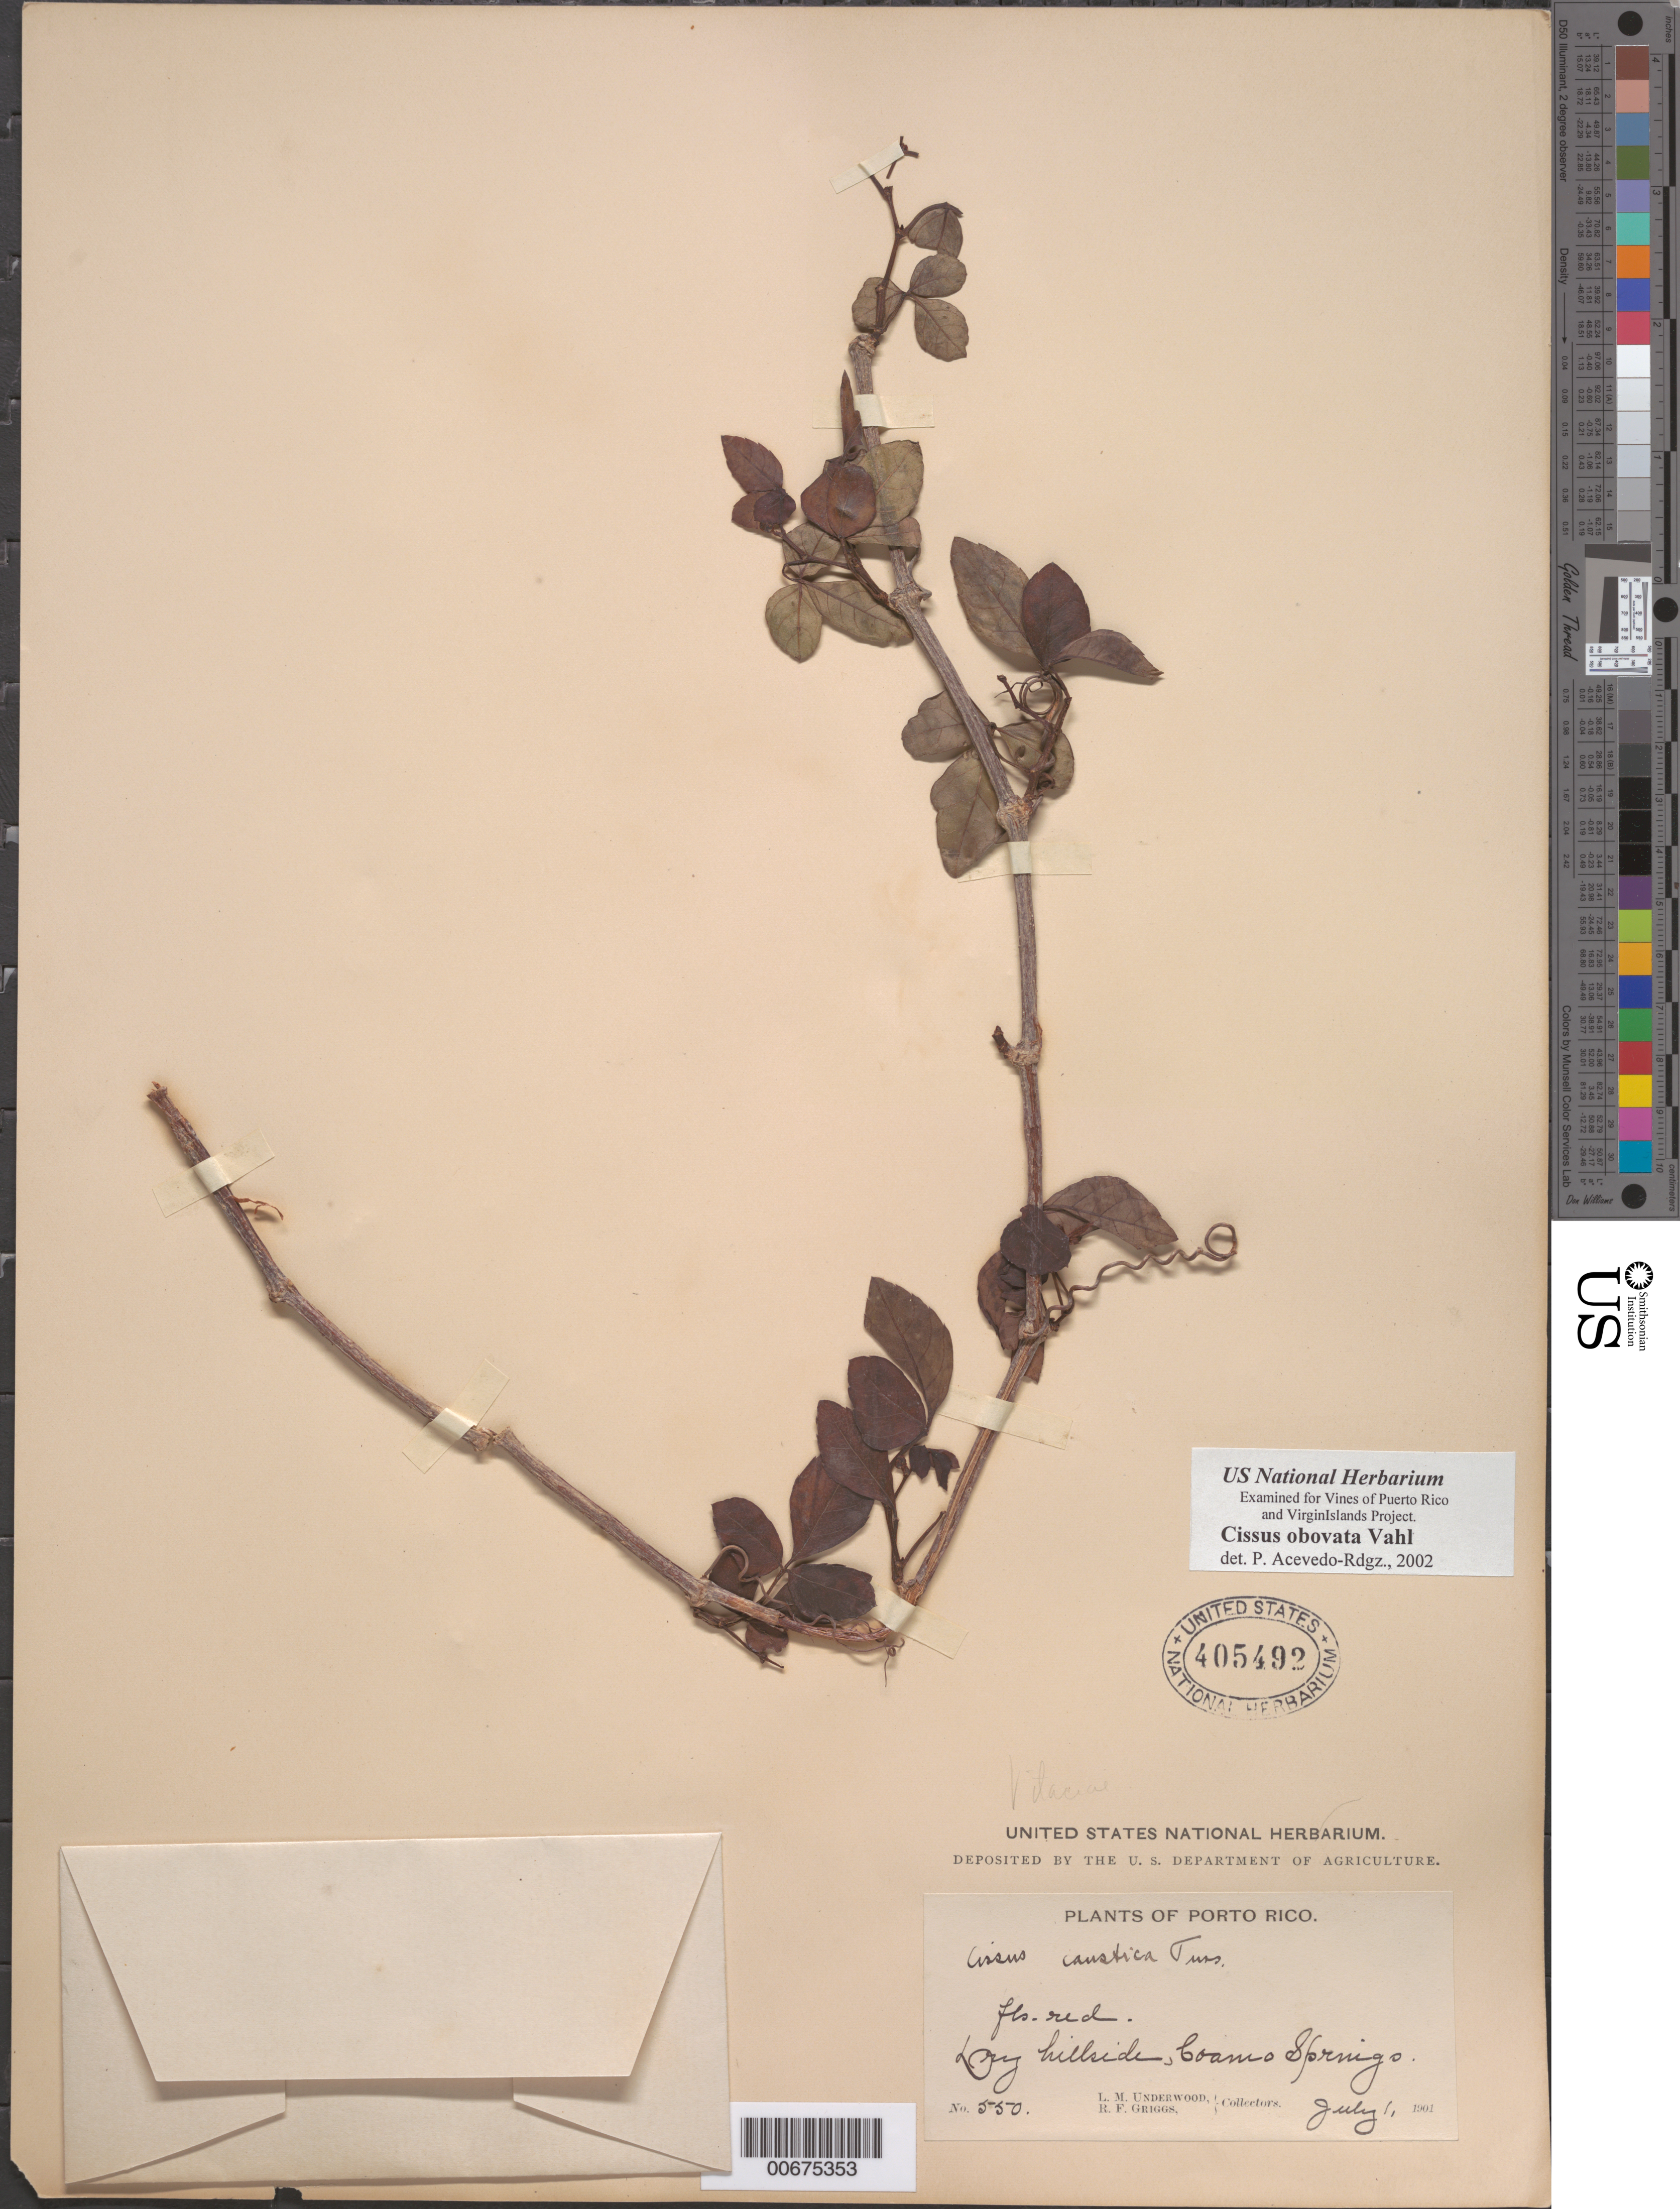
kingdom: Plantae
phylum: Tracheophyta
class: Magnoliopsida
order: Vitales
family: Vitaceae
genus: Cissus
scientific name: Cissus obovata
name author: Vahl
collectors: L. M. Underwood & R. F. Griggs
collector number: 550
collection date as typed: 01 Jul 1901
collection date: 1901-07-01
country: Puerto Rico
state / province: Coamo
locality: Coamo Springs. Dry hillside.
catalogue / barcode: US 405492